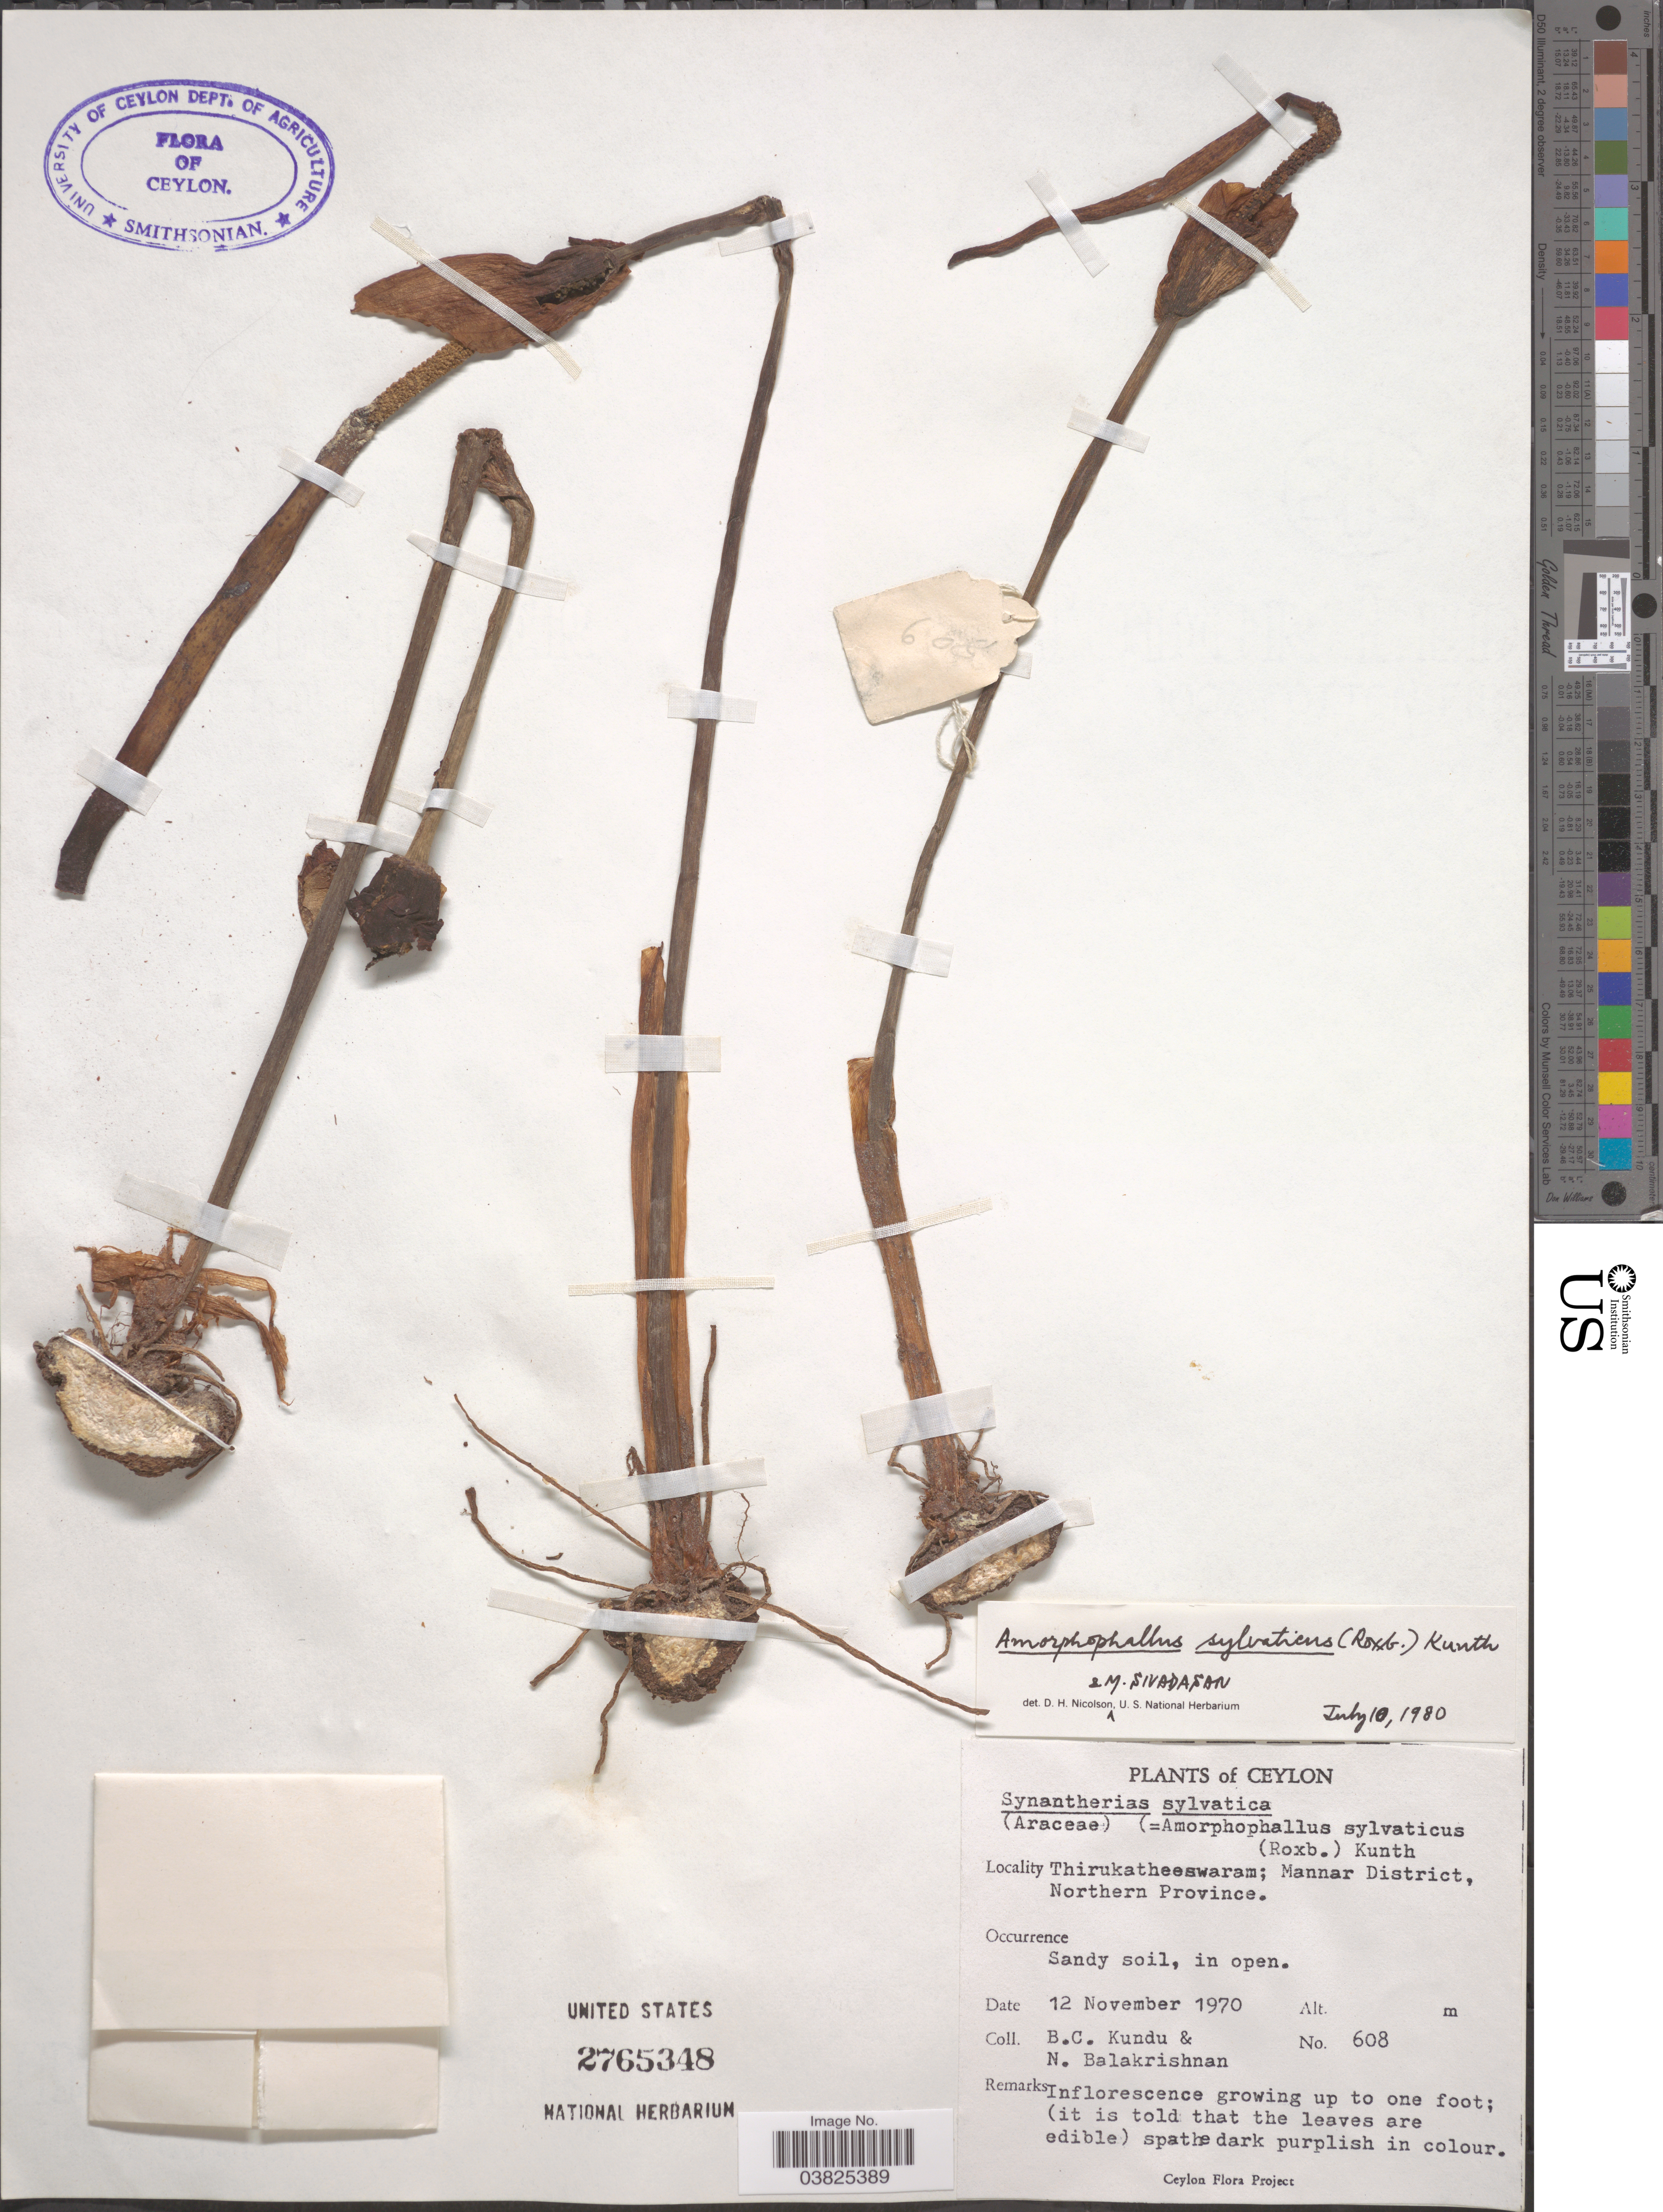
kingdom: Plantae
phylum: Tracheophyta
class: Liliopsida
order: Alismatales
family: Araceae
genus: Amorphophallus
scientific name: Amorphophallus sylvaticus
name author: (Roxb.) Kunth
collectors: B. C. Kundu & N. Balakrishnan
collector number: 608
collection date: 1970-11-12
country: Sri Lanka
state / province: Northern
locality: Ceylon. Thirukatheeswaram; Mannar District.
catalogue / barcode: US 2765348